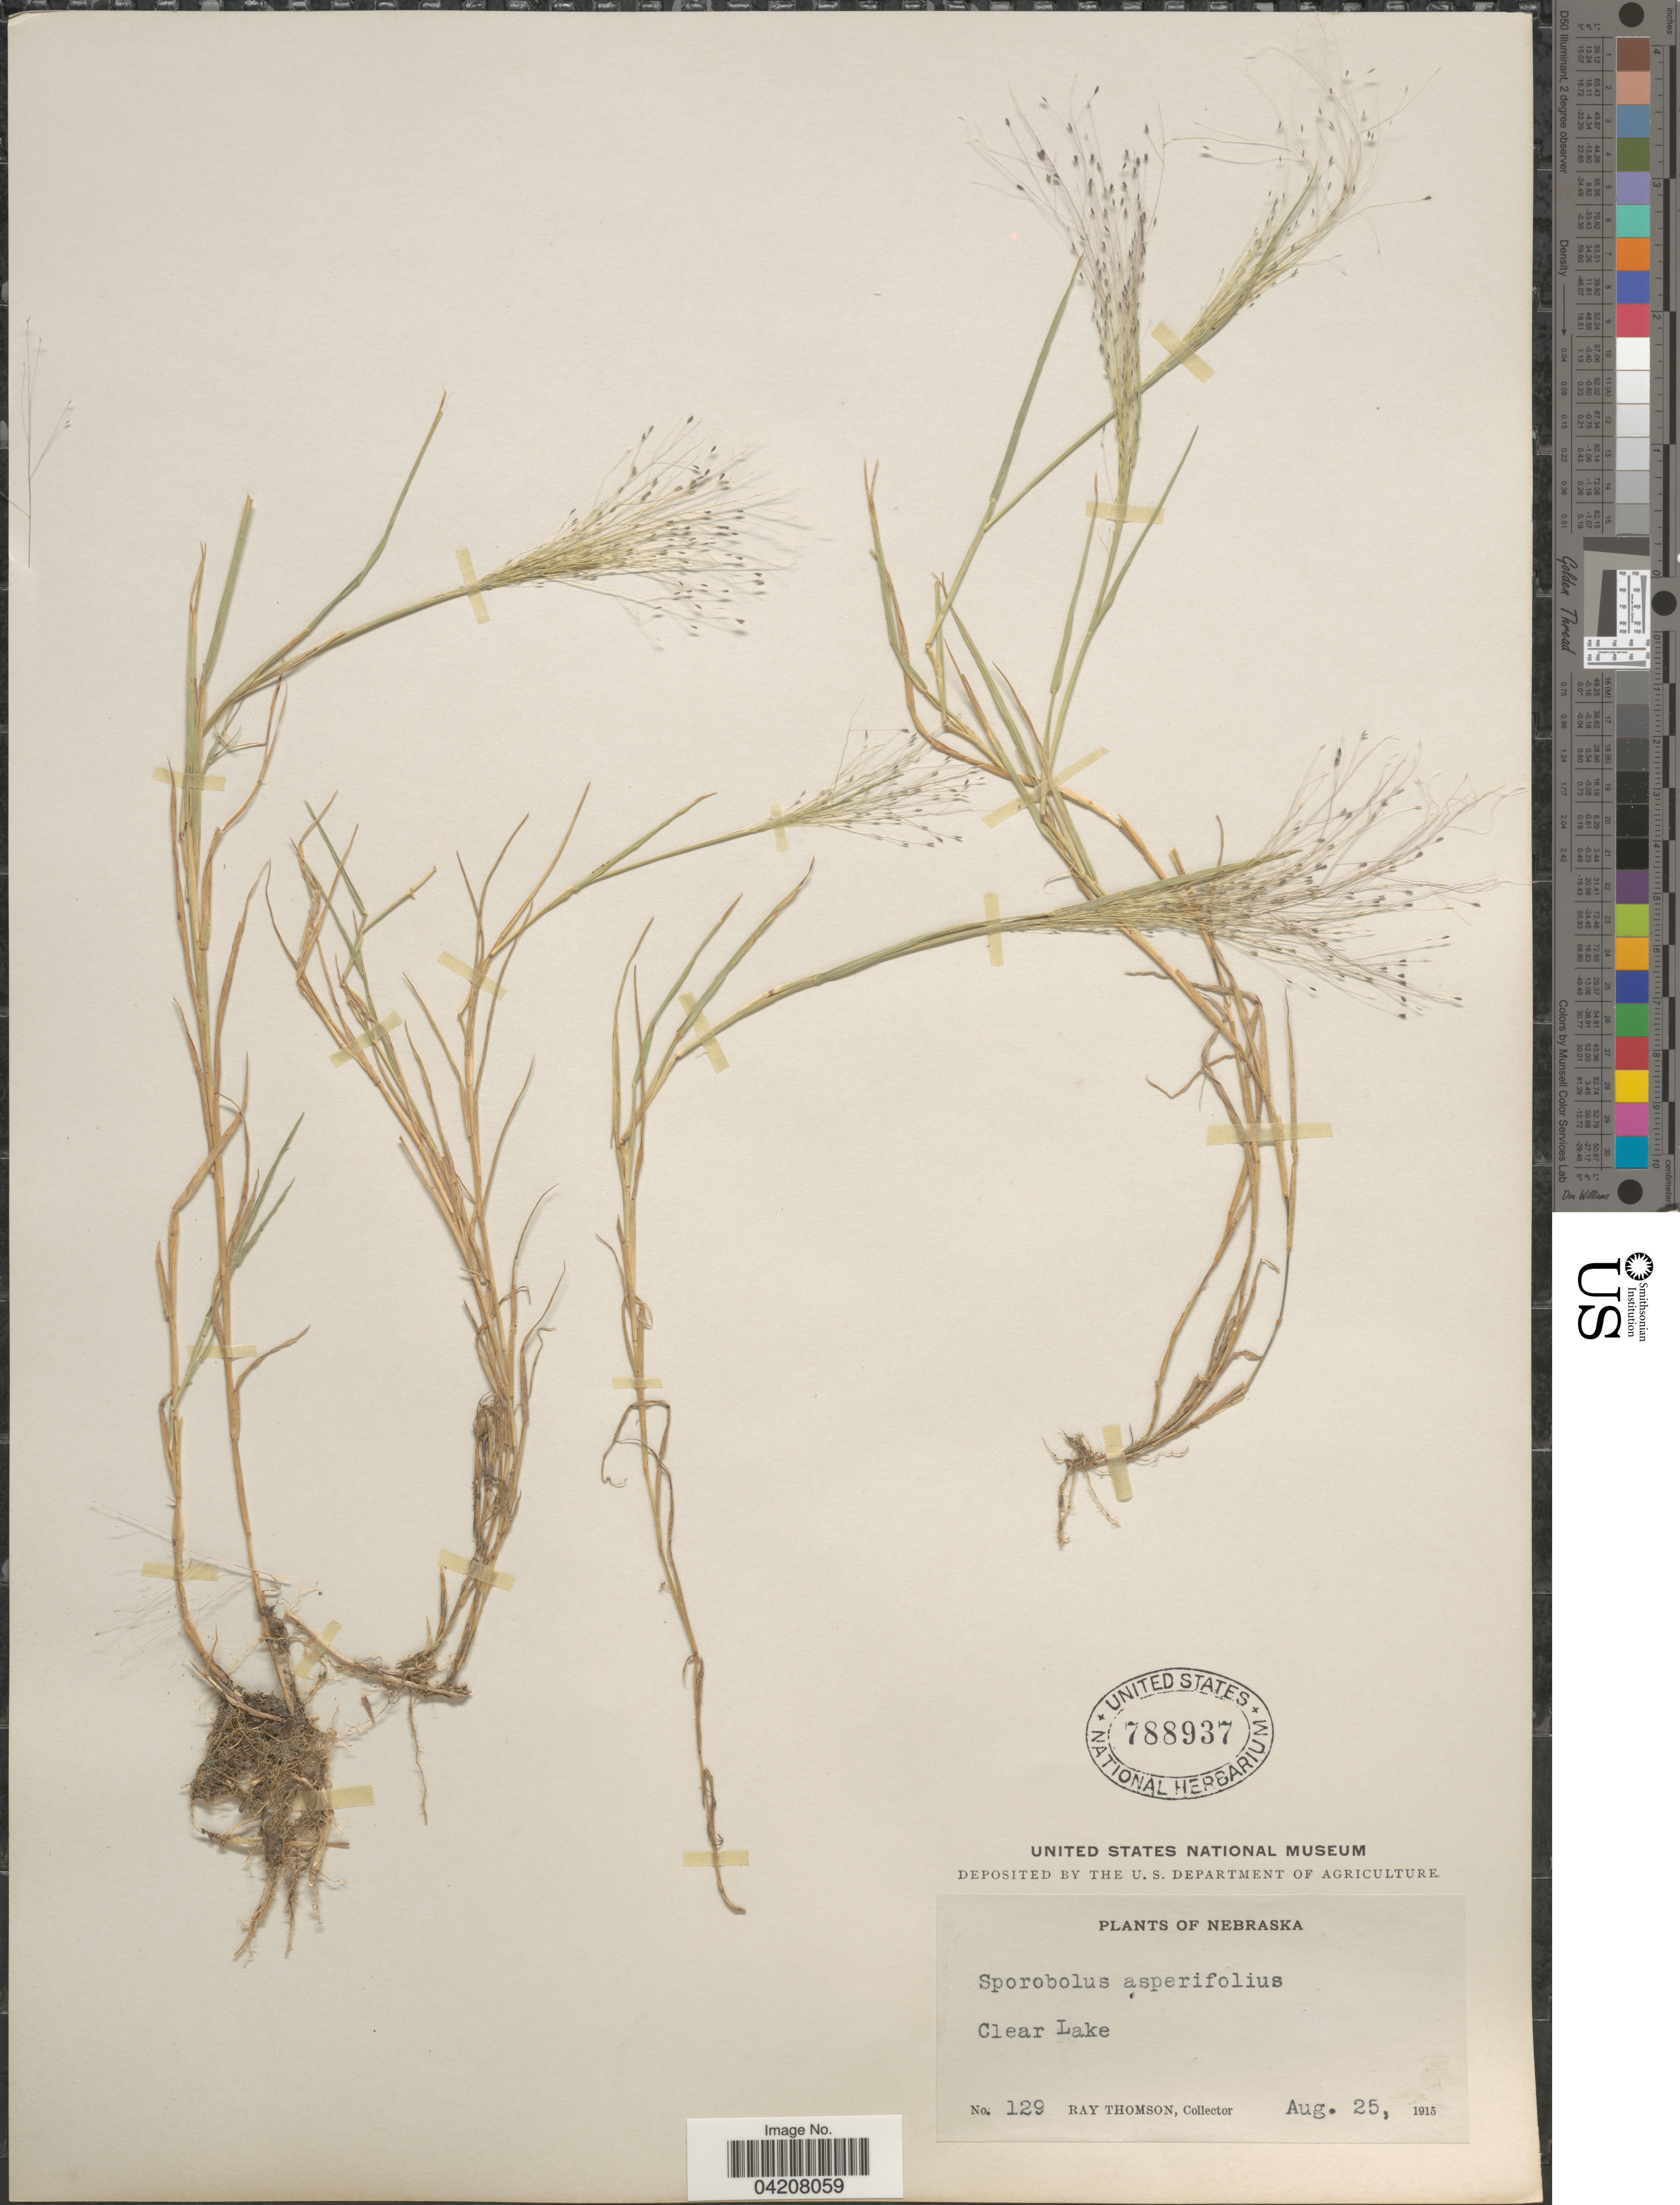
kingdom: Plantae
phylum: Tracheophyta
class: Liliopsida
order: Poales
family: Poaceae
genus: Muhlenbergia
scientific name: Muhlenbergia asperifolia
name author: (Nees & Meyen ex Trin.) Parodi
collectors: R. Thomson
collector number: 129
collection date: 1915-08-25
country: United States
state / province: Nebraska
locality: Clear Lake.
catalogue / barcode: US 788937